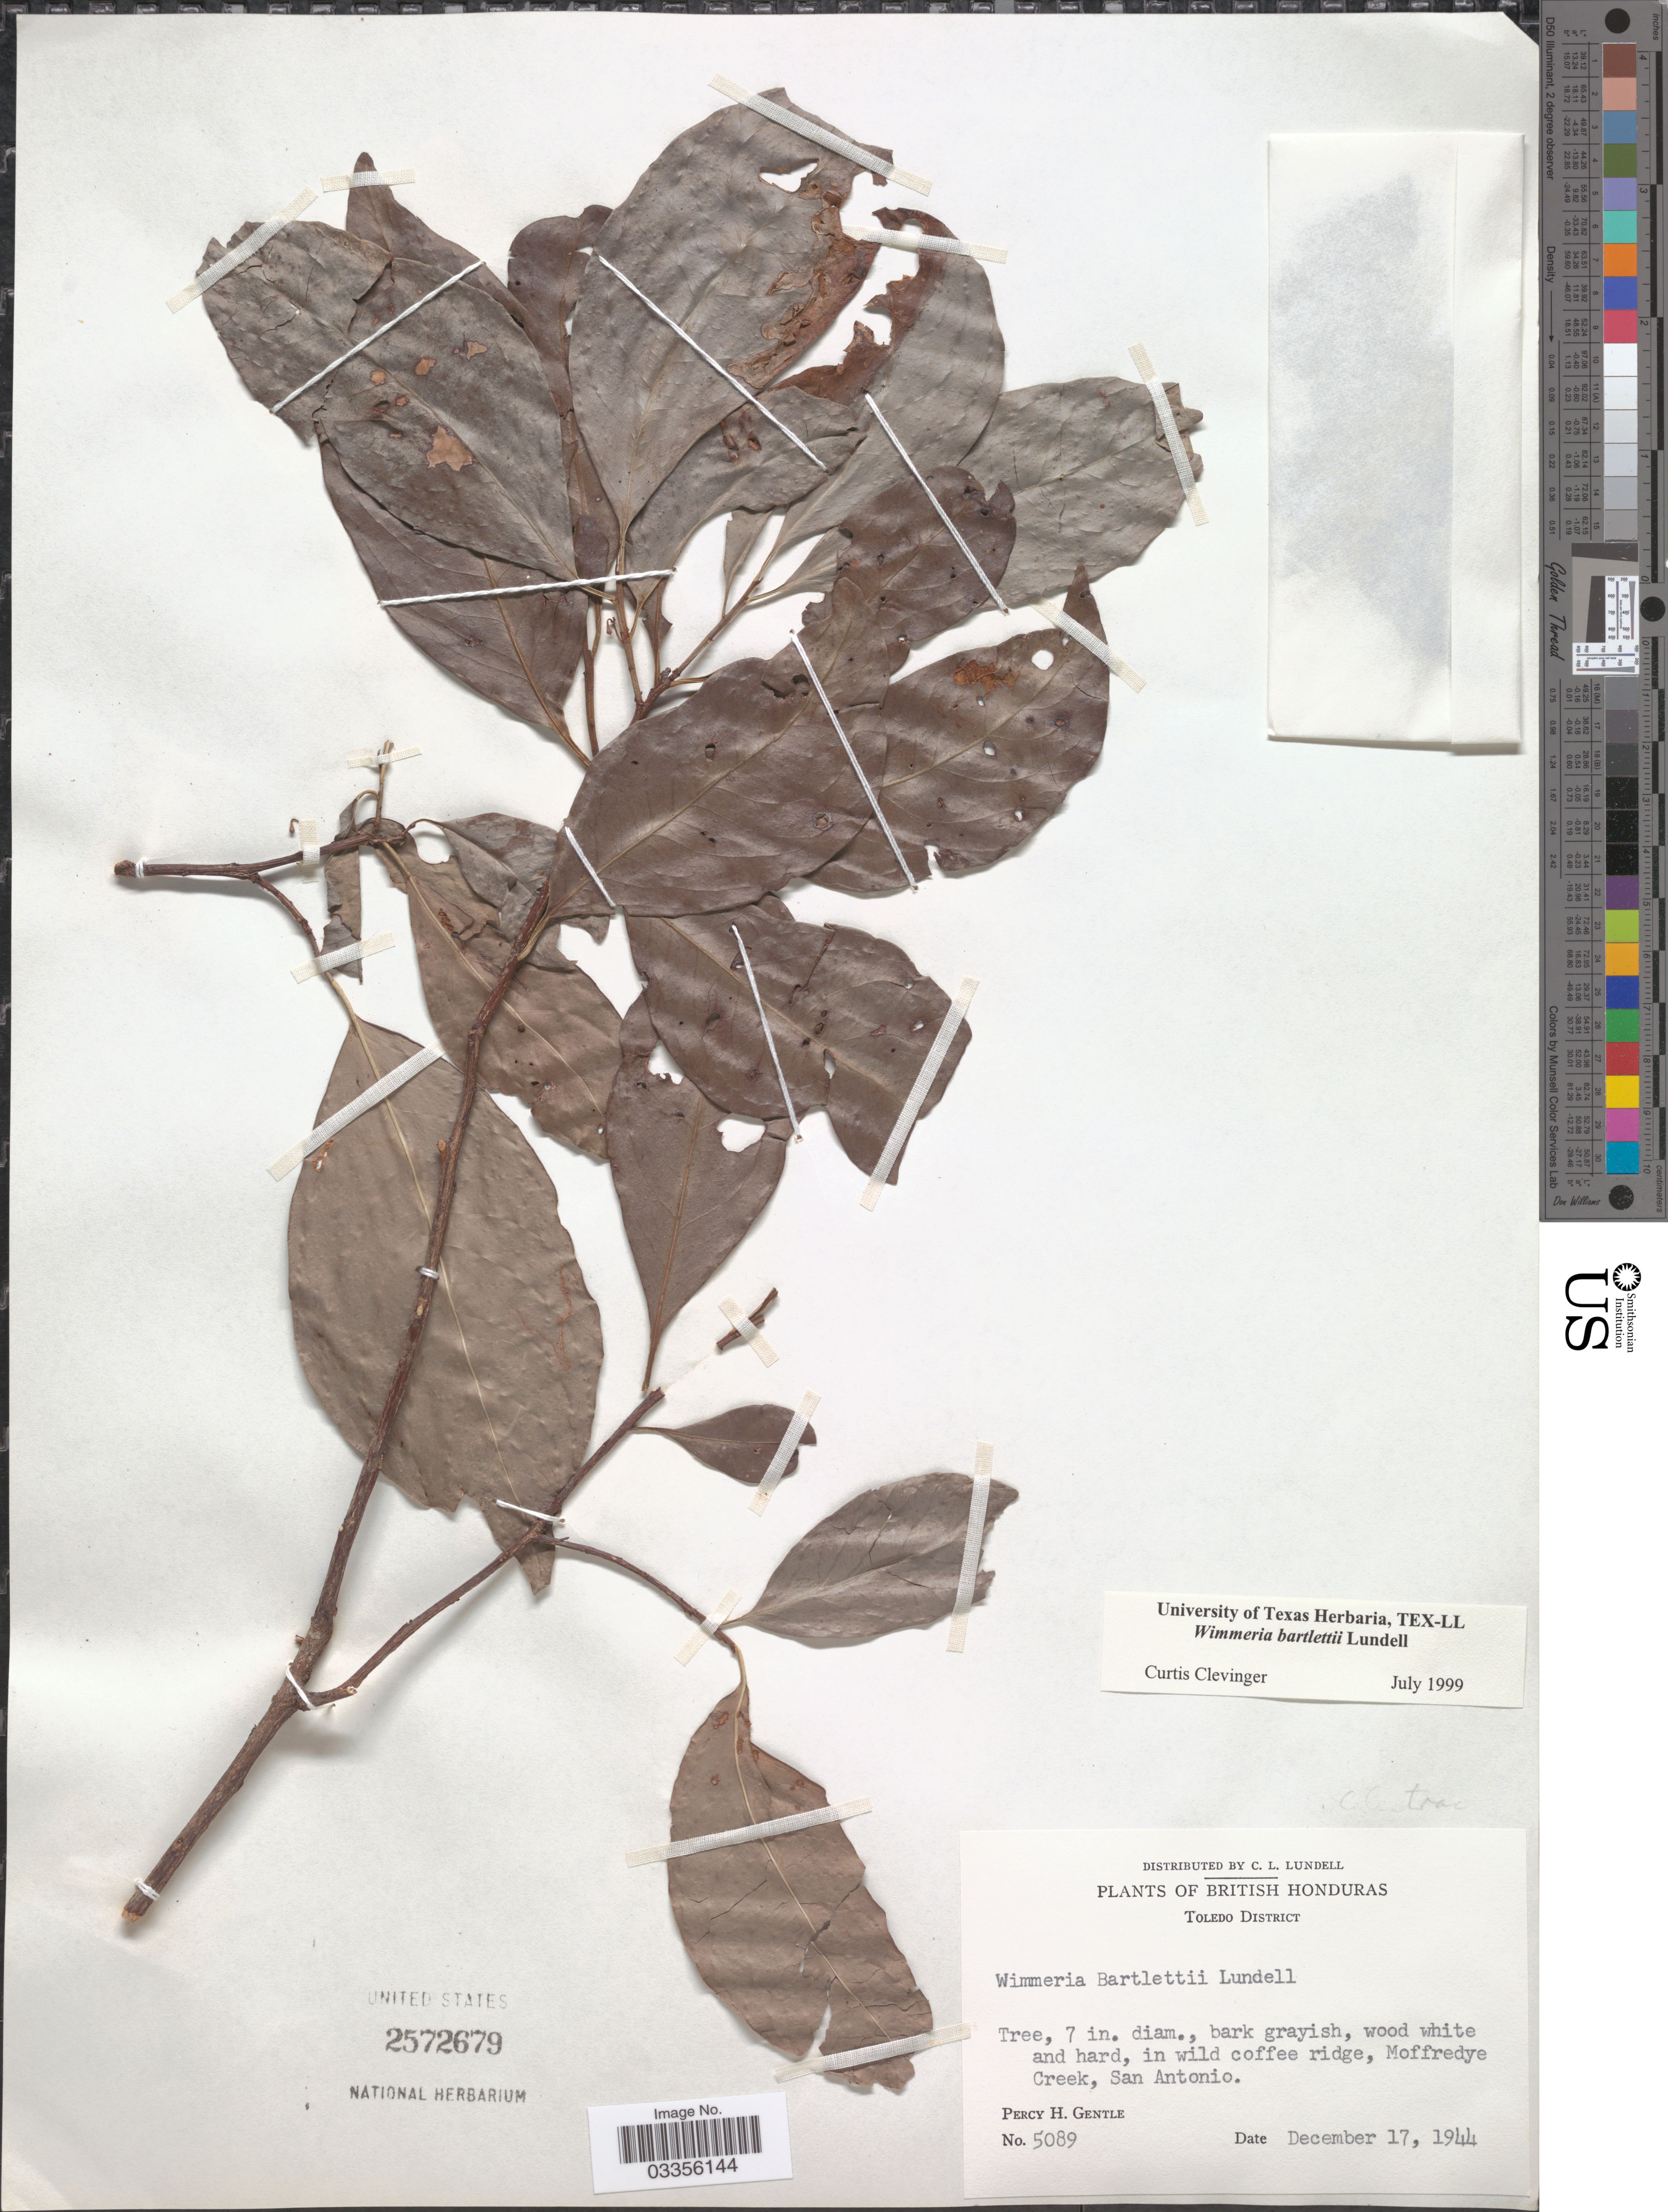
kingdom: Plantae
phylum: Tracheophyta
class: Magnoliopsida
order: Celastrales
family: Celastraceae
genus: Wimmeria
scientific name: Wimmeria bartlettii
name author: Lundell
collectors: P. H. Gentle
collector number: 5089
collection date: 1944-12-17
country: Belize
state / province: Toledo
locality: British Honduras. Toledo District. In wild coffee ridge, Moffredye Creek, San Antonio.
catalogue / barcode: US 2572679